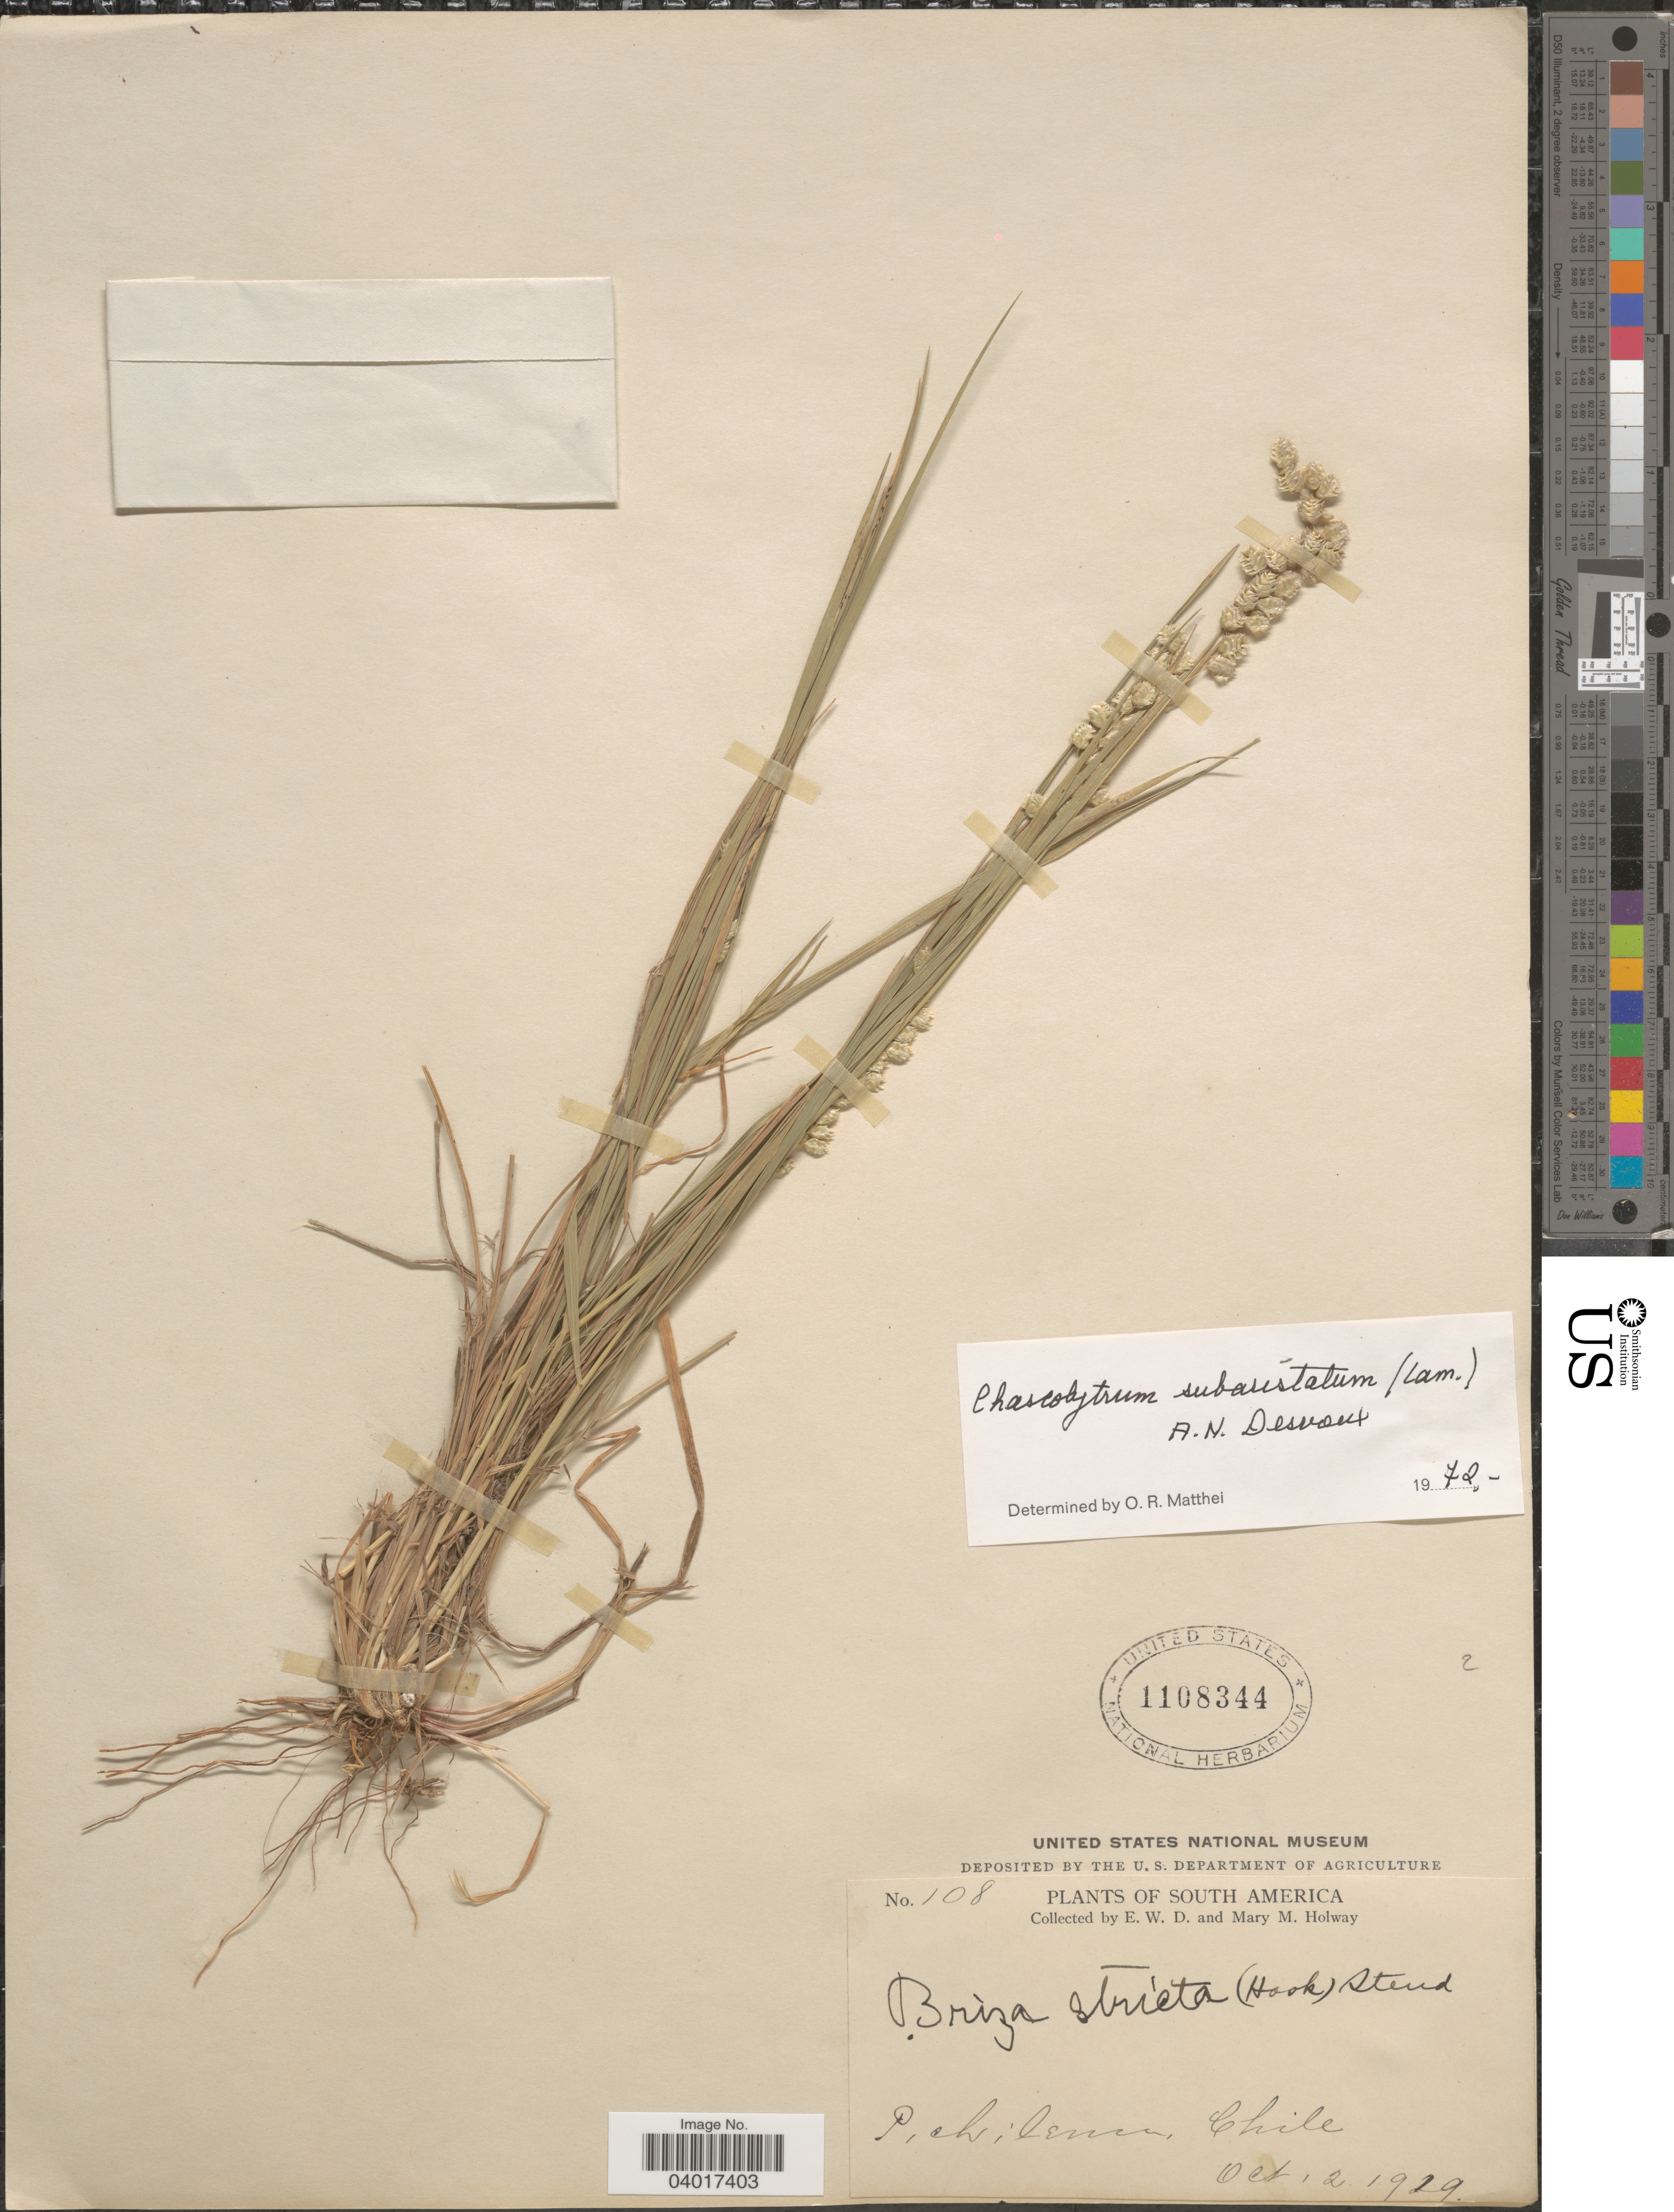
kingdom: Plantae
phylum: Tracheophyta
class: Liliopsida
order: Poales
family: Poaceae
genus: Chascolytrum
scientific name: Chascolytrum subaristatum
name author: (Lam.) Desv.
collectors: E. W. D. Holway & M. M. Holway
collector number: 108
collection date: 1919-10-02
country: Chile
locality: Pichilemu.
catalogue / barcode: US 1108344